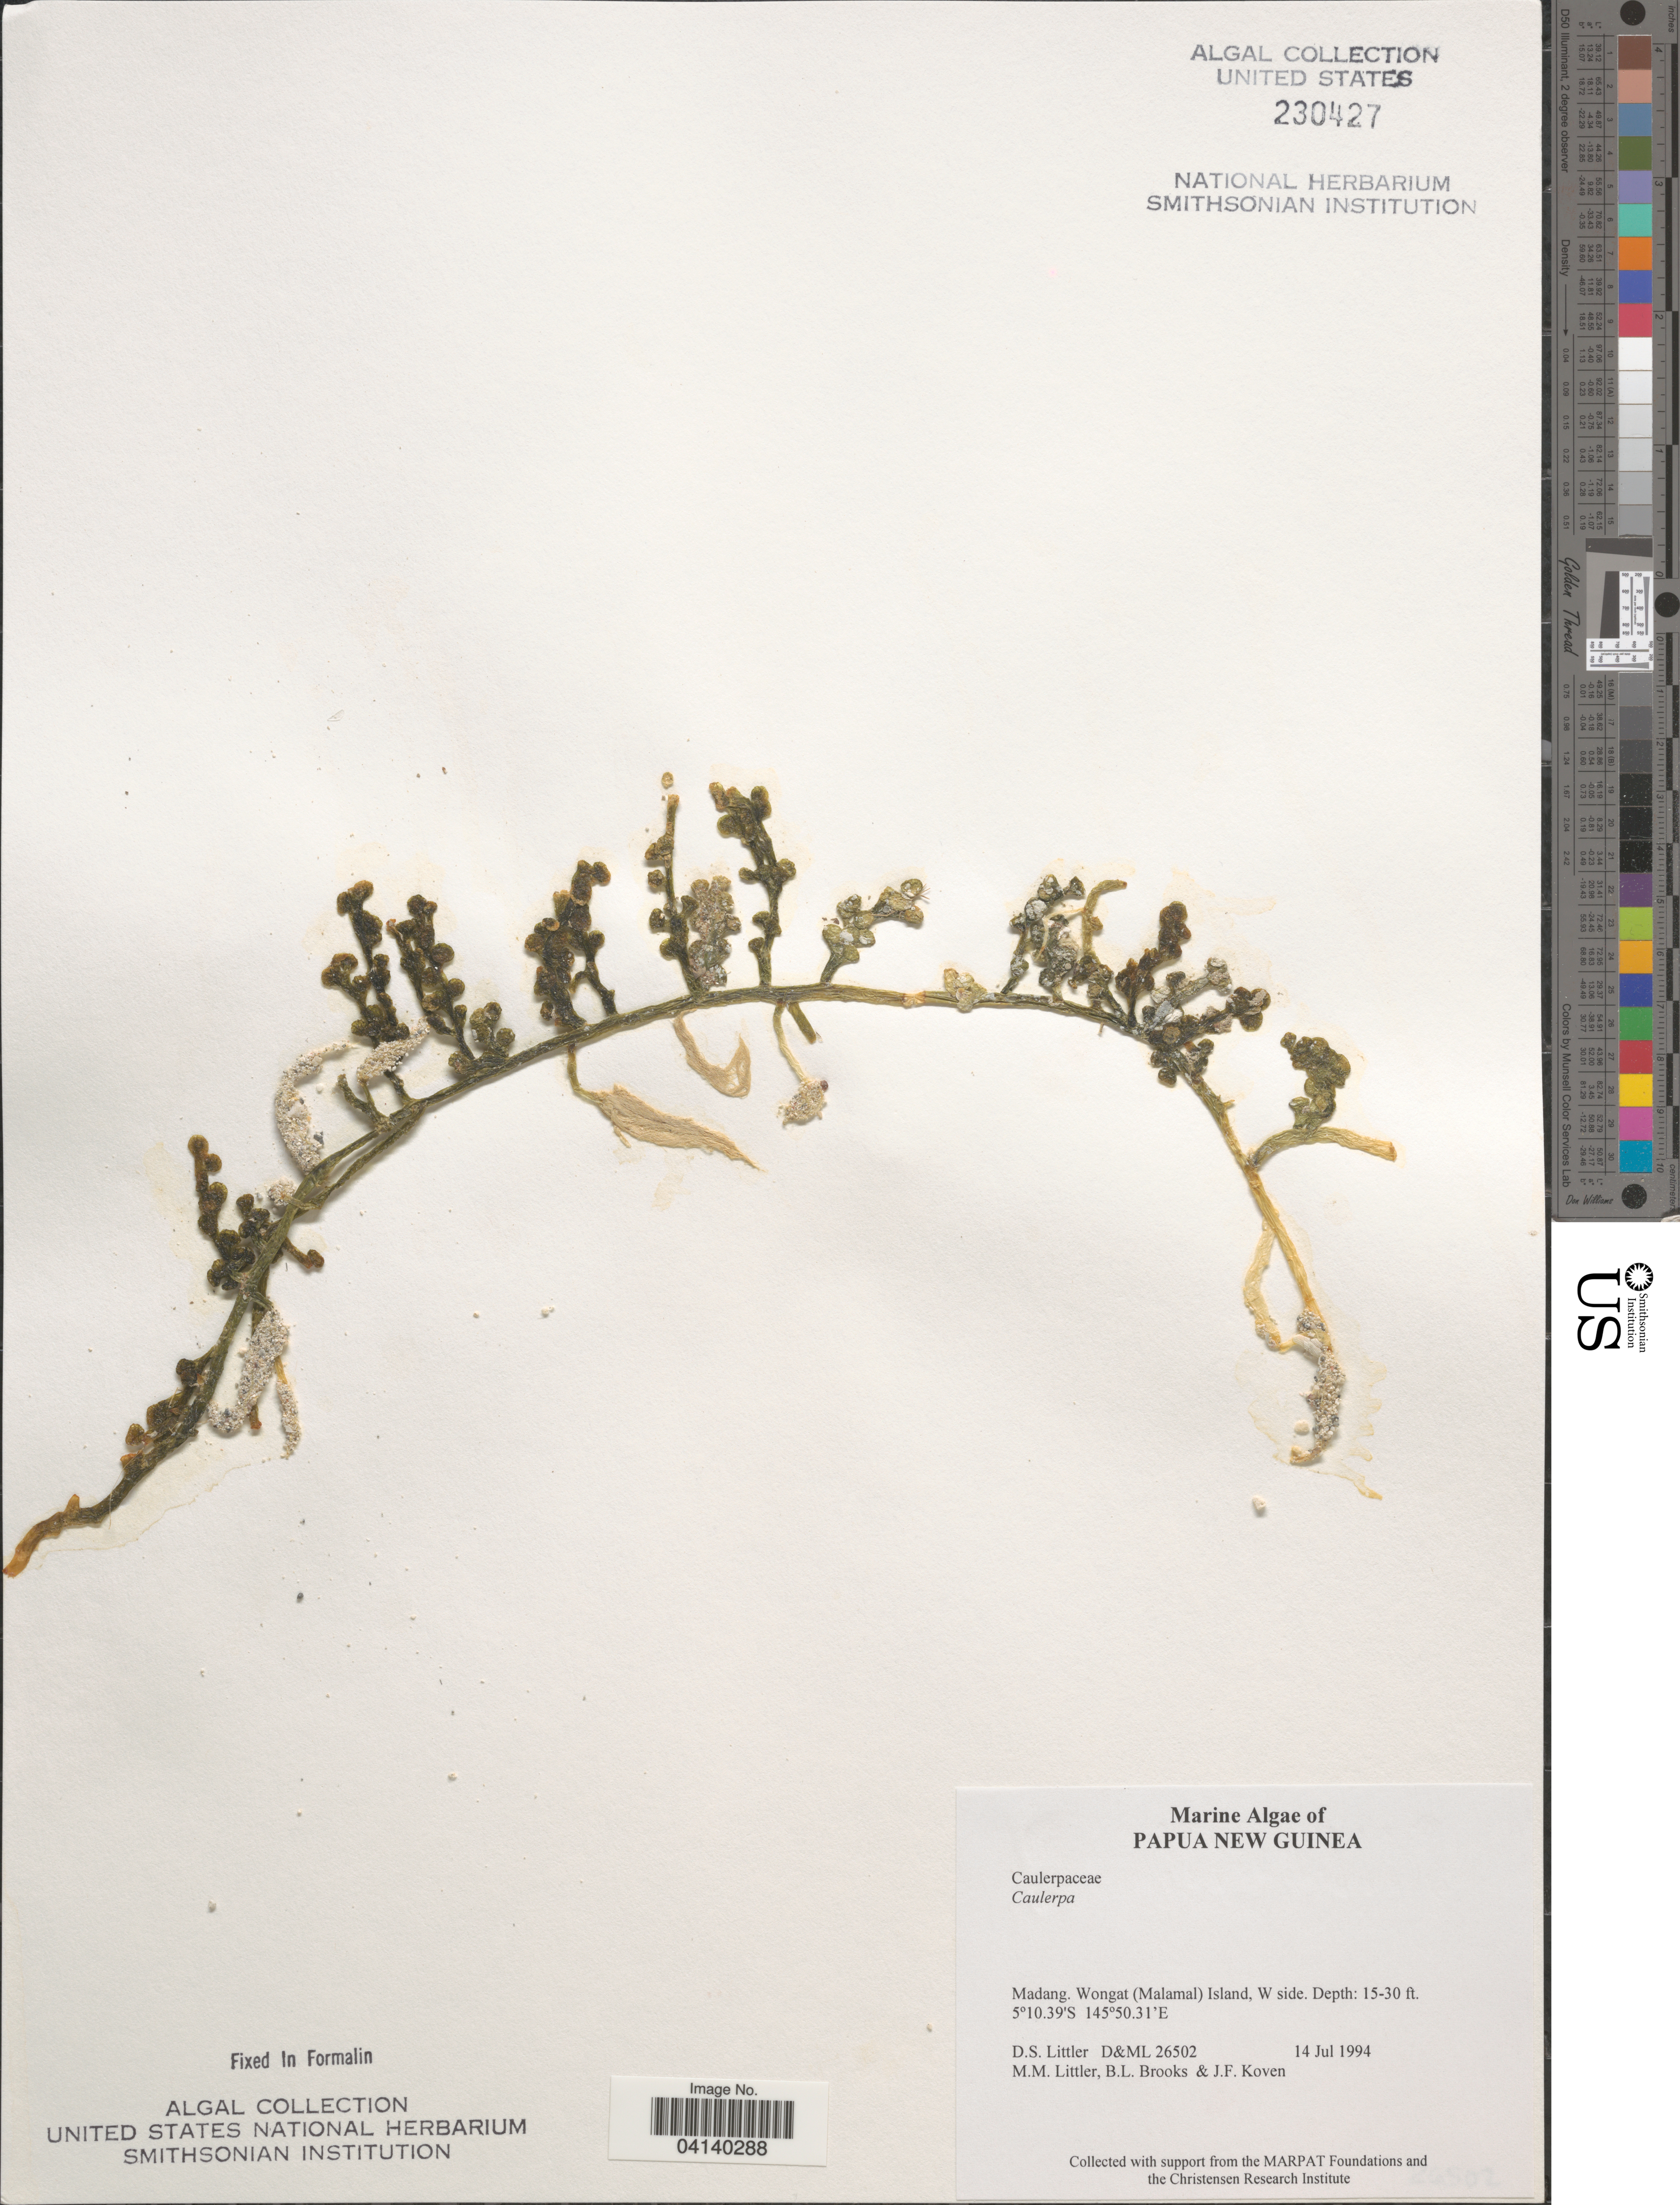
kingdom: Plantae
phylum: Chlorophyta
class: Ulvophyceae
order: Bryopsidales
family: Caulerpaceae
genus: Caulerpa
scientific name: Caulerpa sp.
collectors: D. S. Littler, B. Brooks & J. Koven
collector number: D&ML26502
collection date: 1994-07-14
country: Papua New Guinea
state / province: Madang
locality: Wongat (Malamal) Island, W side.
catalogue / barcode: US 230427